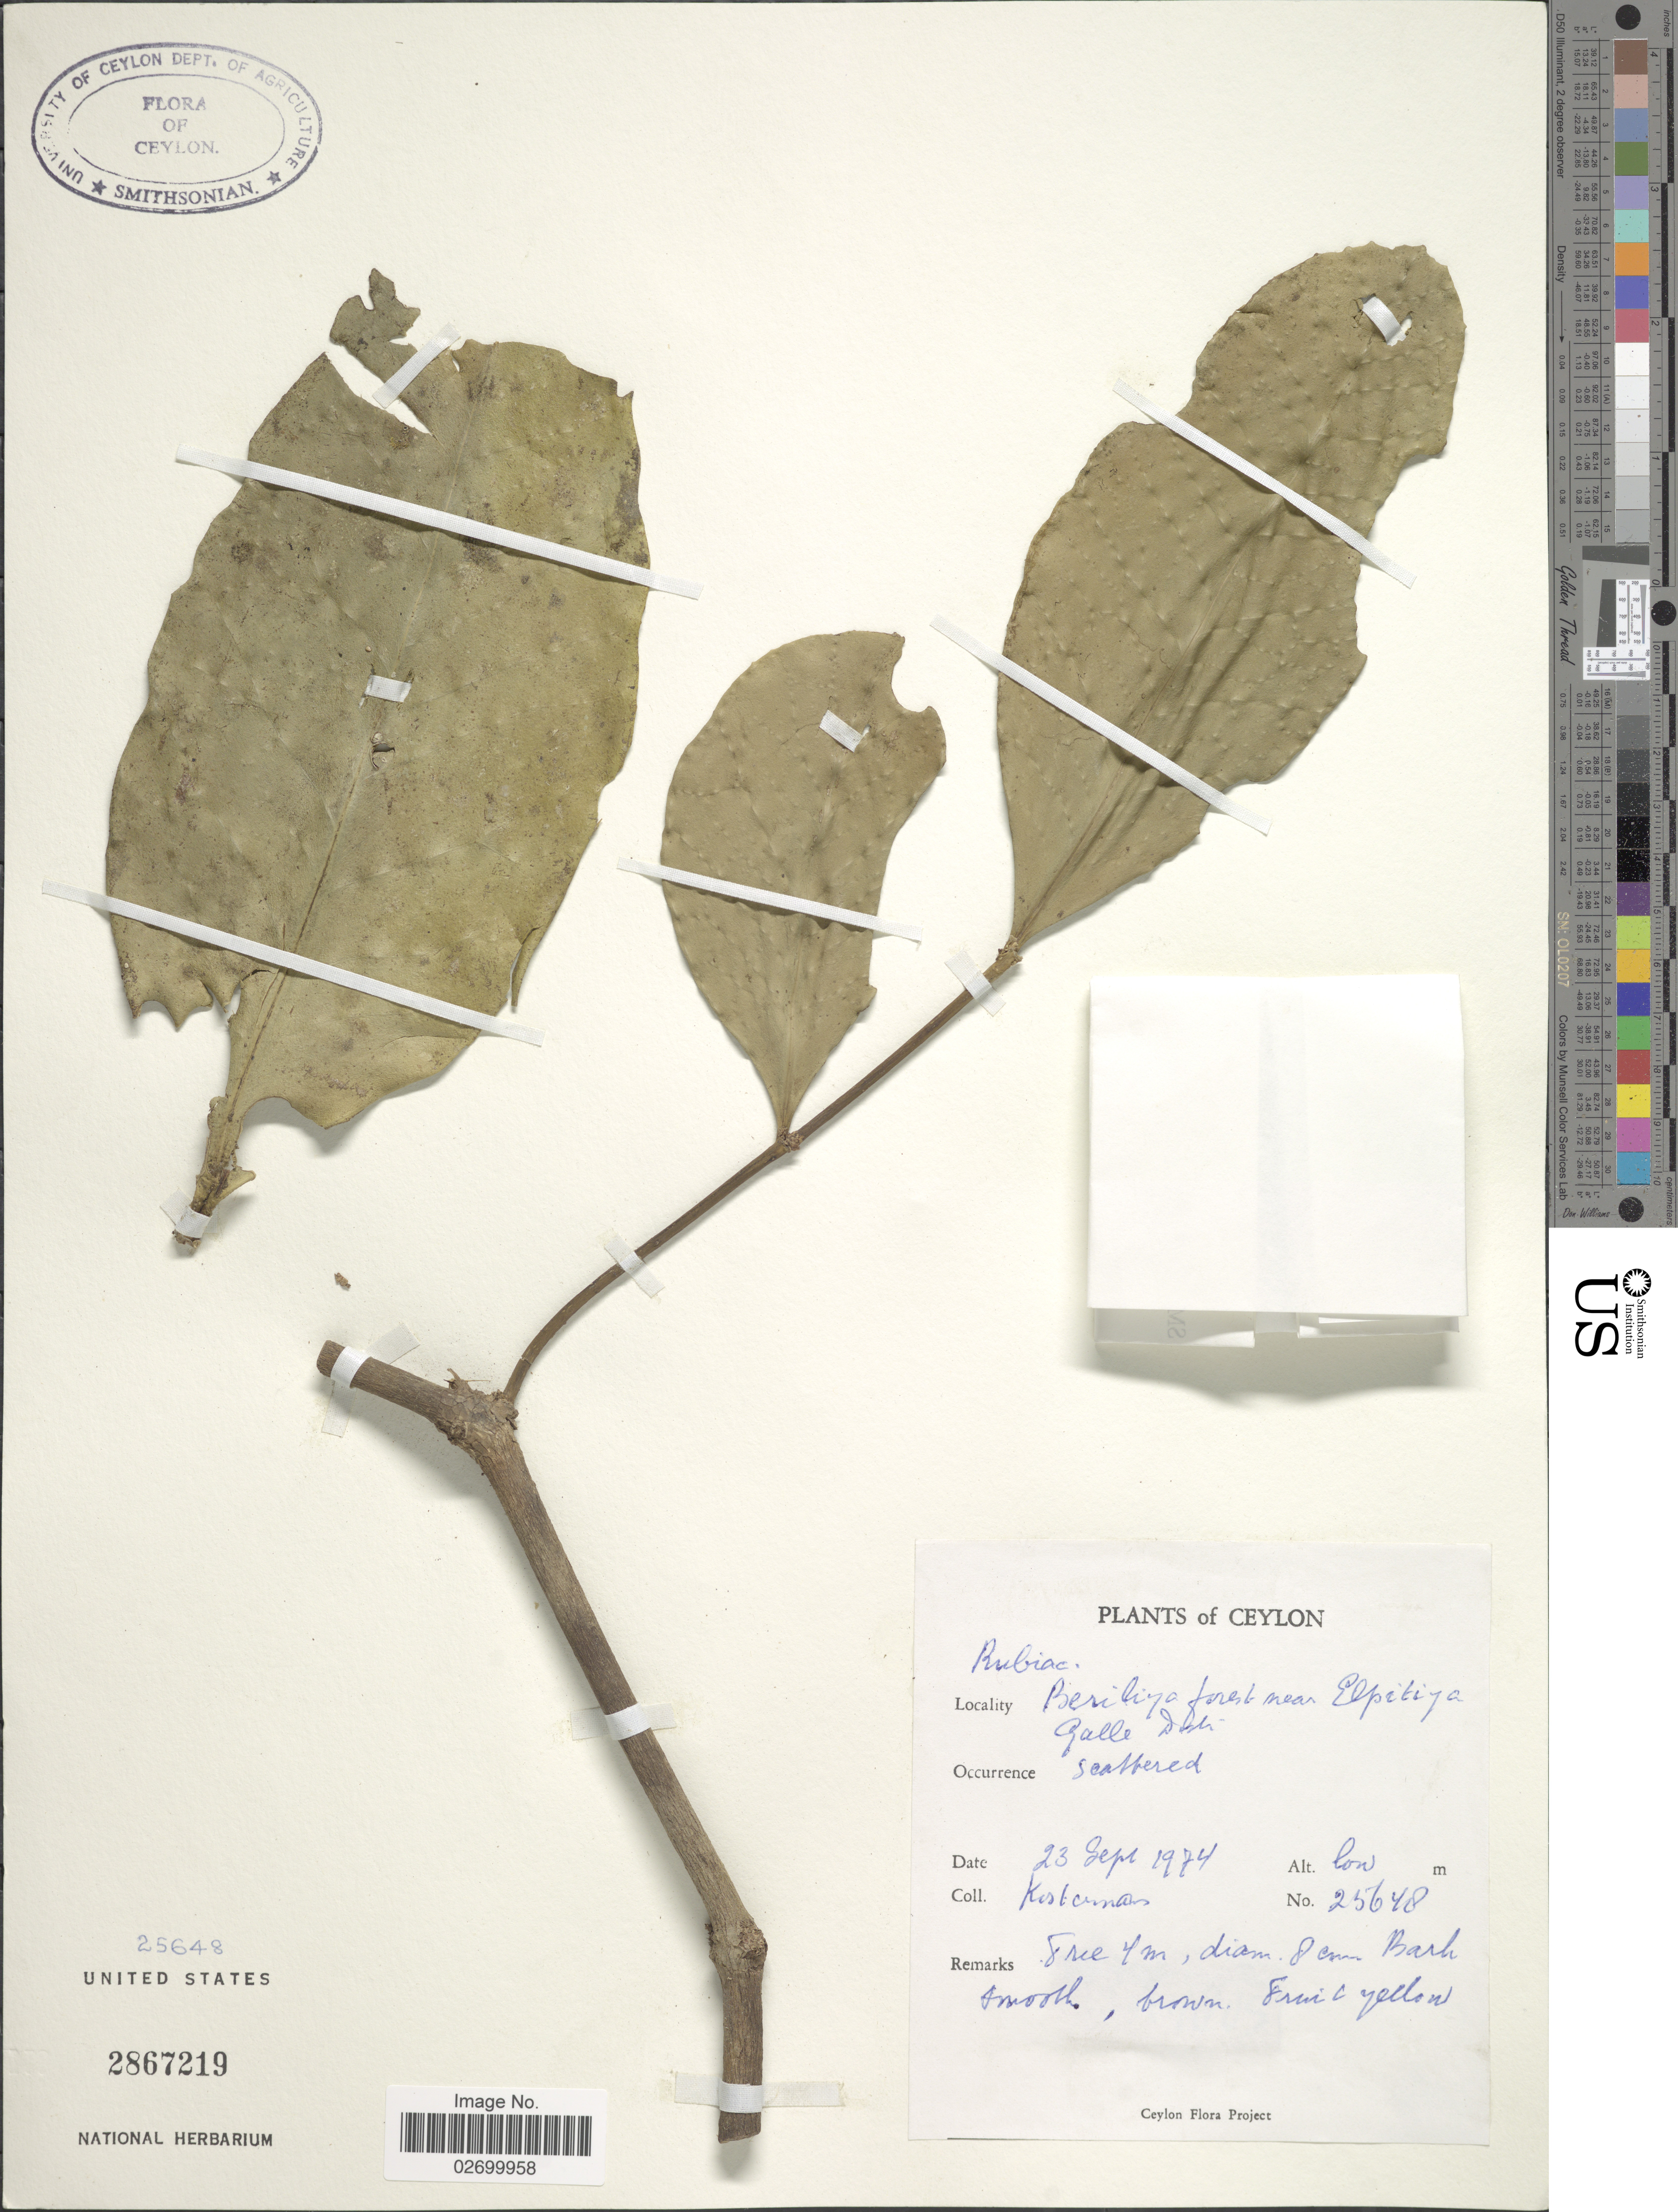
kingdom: Plantae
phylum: Tracheophyta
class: Magnoliopsida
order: Gentianales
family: Rubiaceae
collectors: Kostermans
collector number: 25648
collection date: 1974-09-23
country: Sri Lanka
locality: Ceylon. Beriliya forest near Elpitiya Galle Dist.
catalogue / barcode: US 2867219